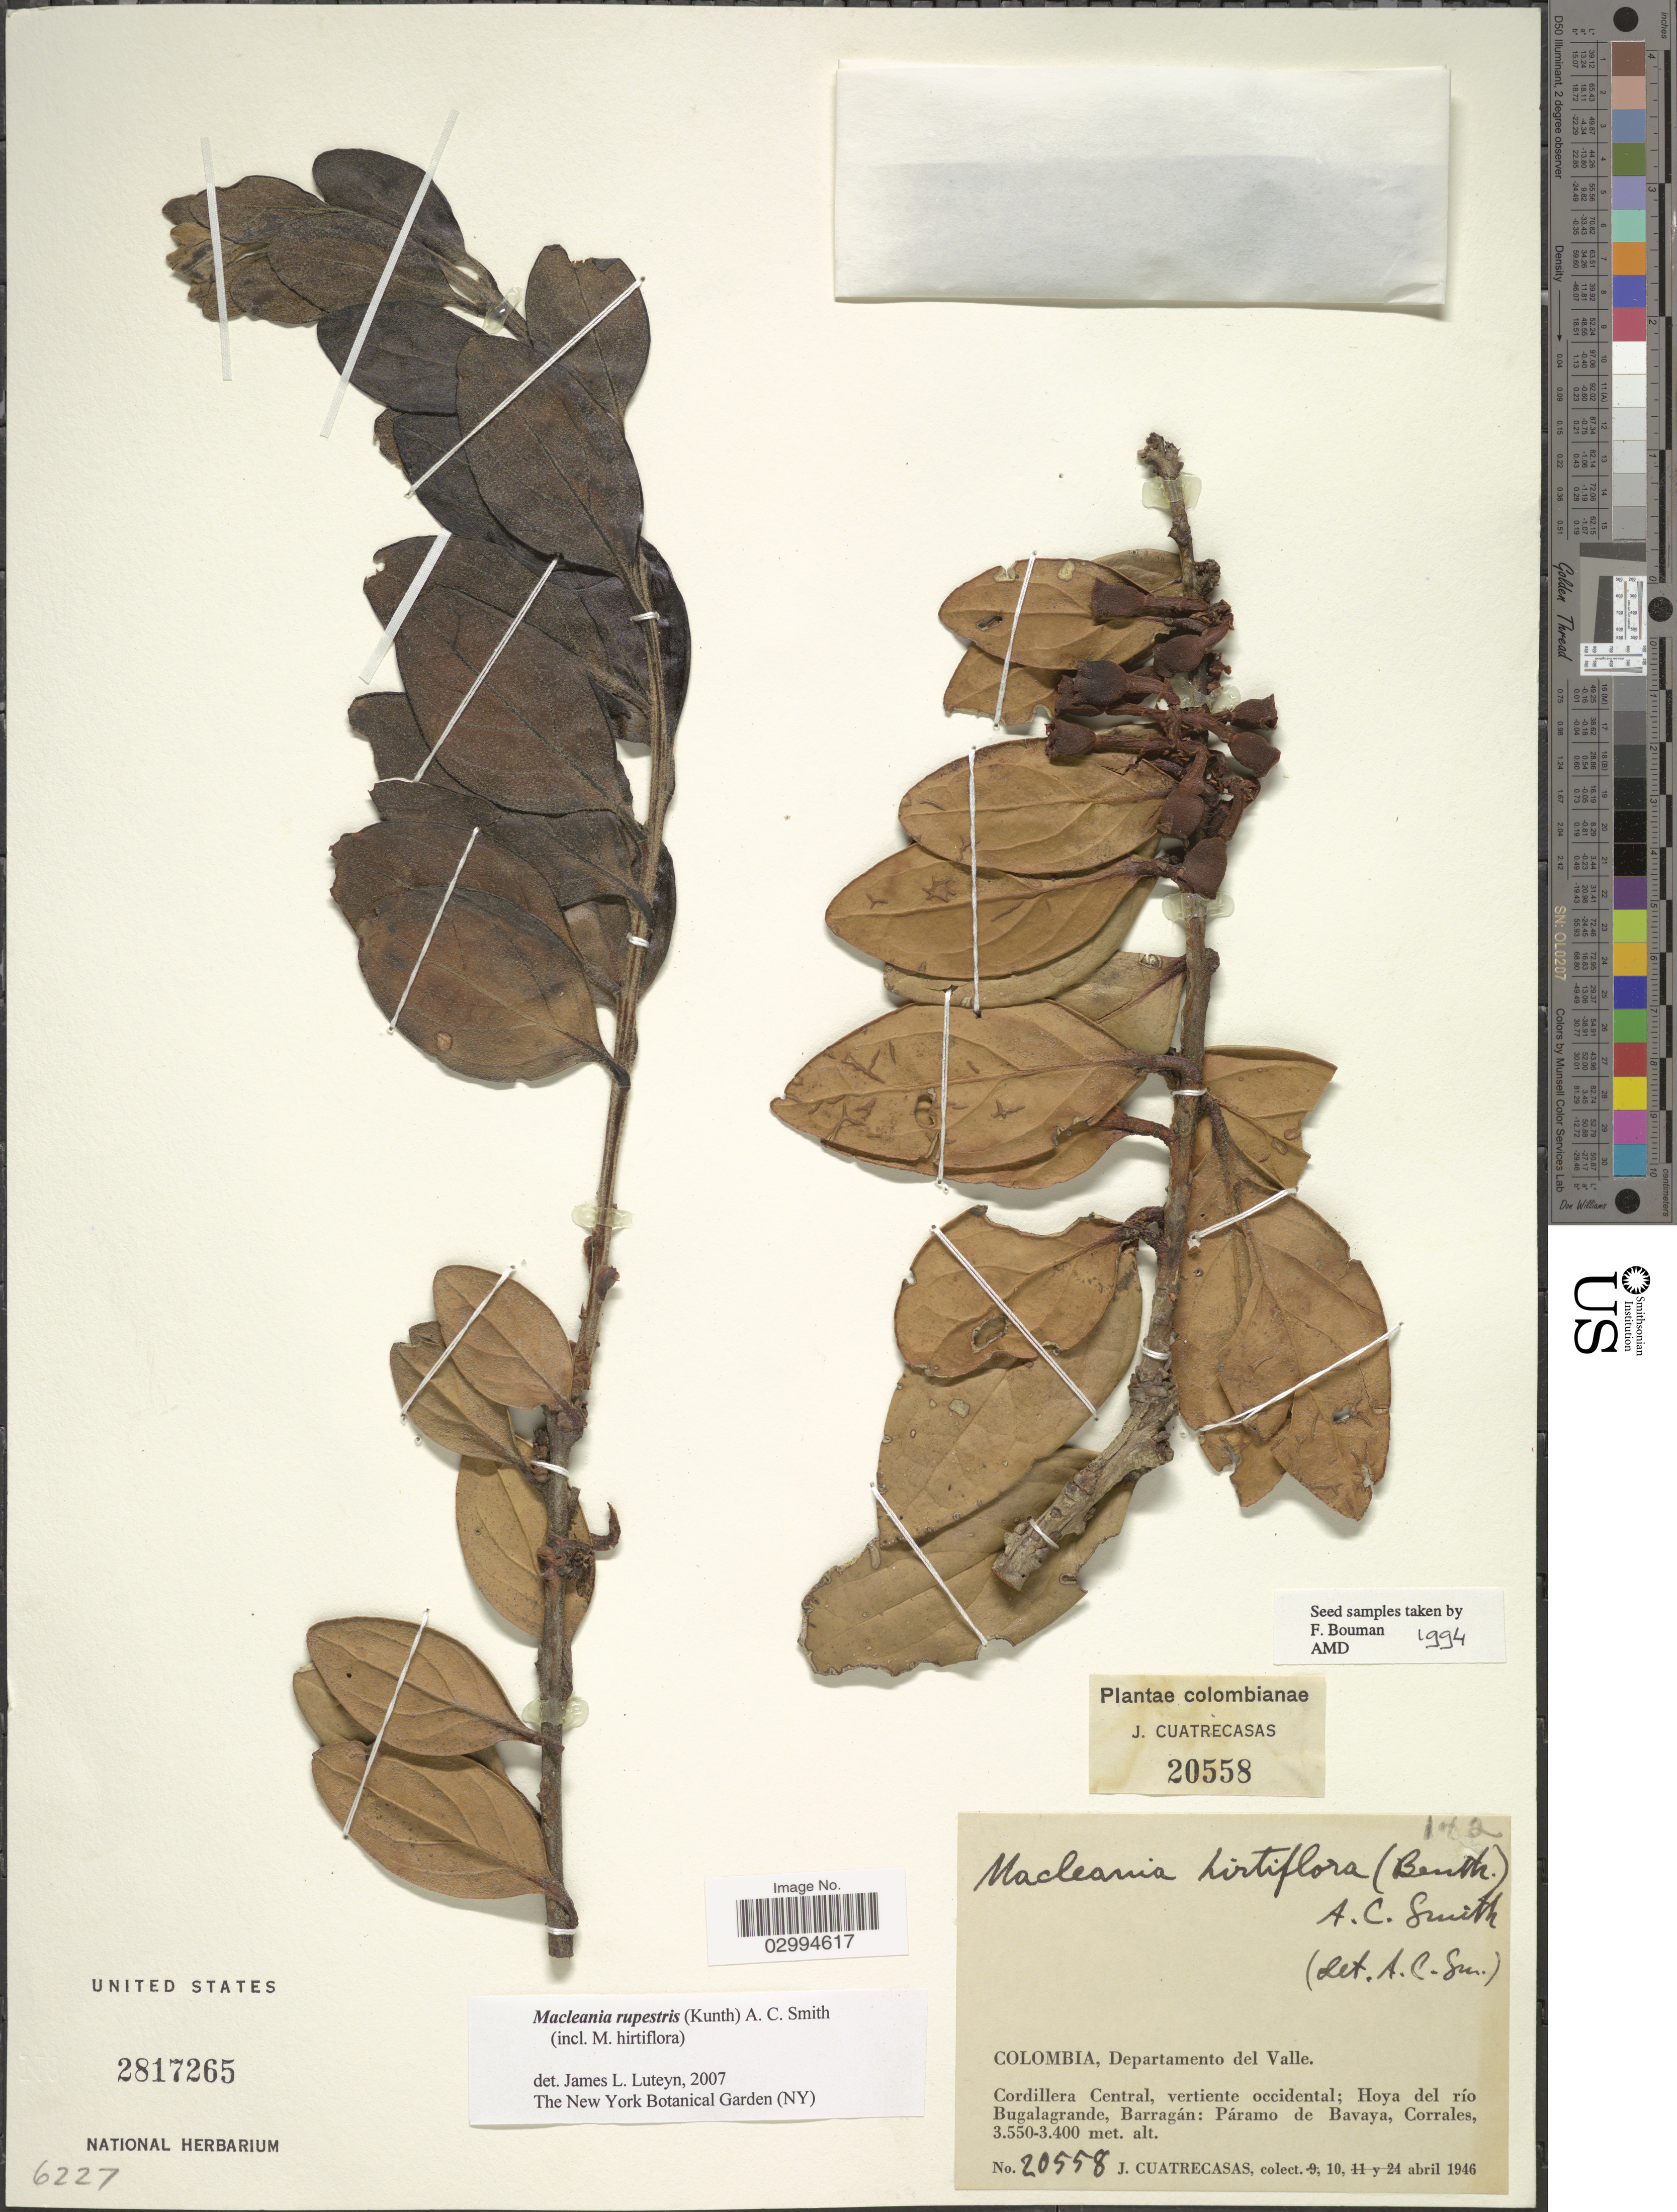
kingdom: Plantae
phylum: Tracheophyta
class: Magnoliopsida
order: Ericales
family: Ericaceae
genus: Macleania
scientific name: Macleania rupestris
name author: (Kunth) A.C. Sm.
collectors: J. Cuatrecasas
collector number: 20558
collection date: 1946-04-10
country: Colombia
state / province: Valle del Cauca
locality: Departamento del Valle. Cordillera Central, vertiente occidental; Hoya del río Bugalagrande, Barragán: Páramo de Bavaya, Corrales.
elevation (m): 3400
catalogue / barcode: US 2817265